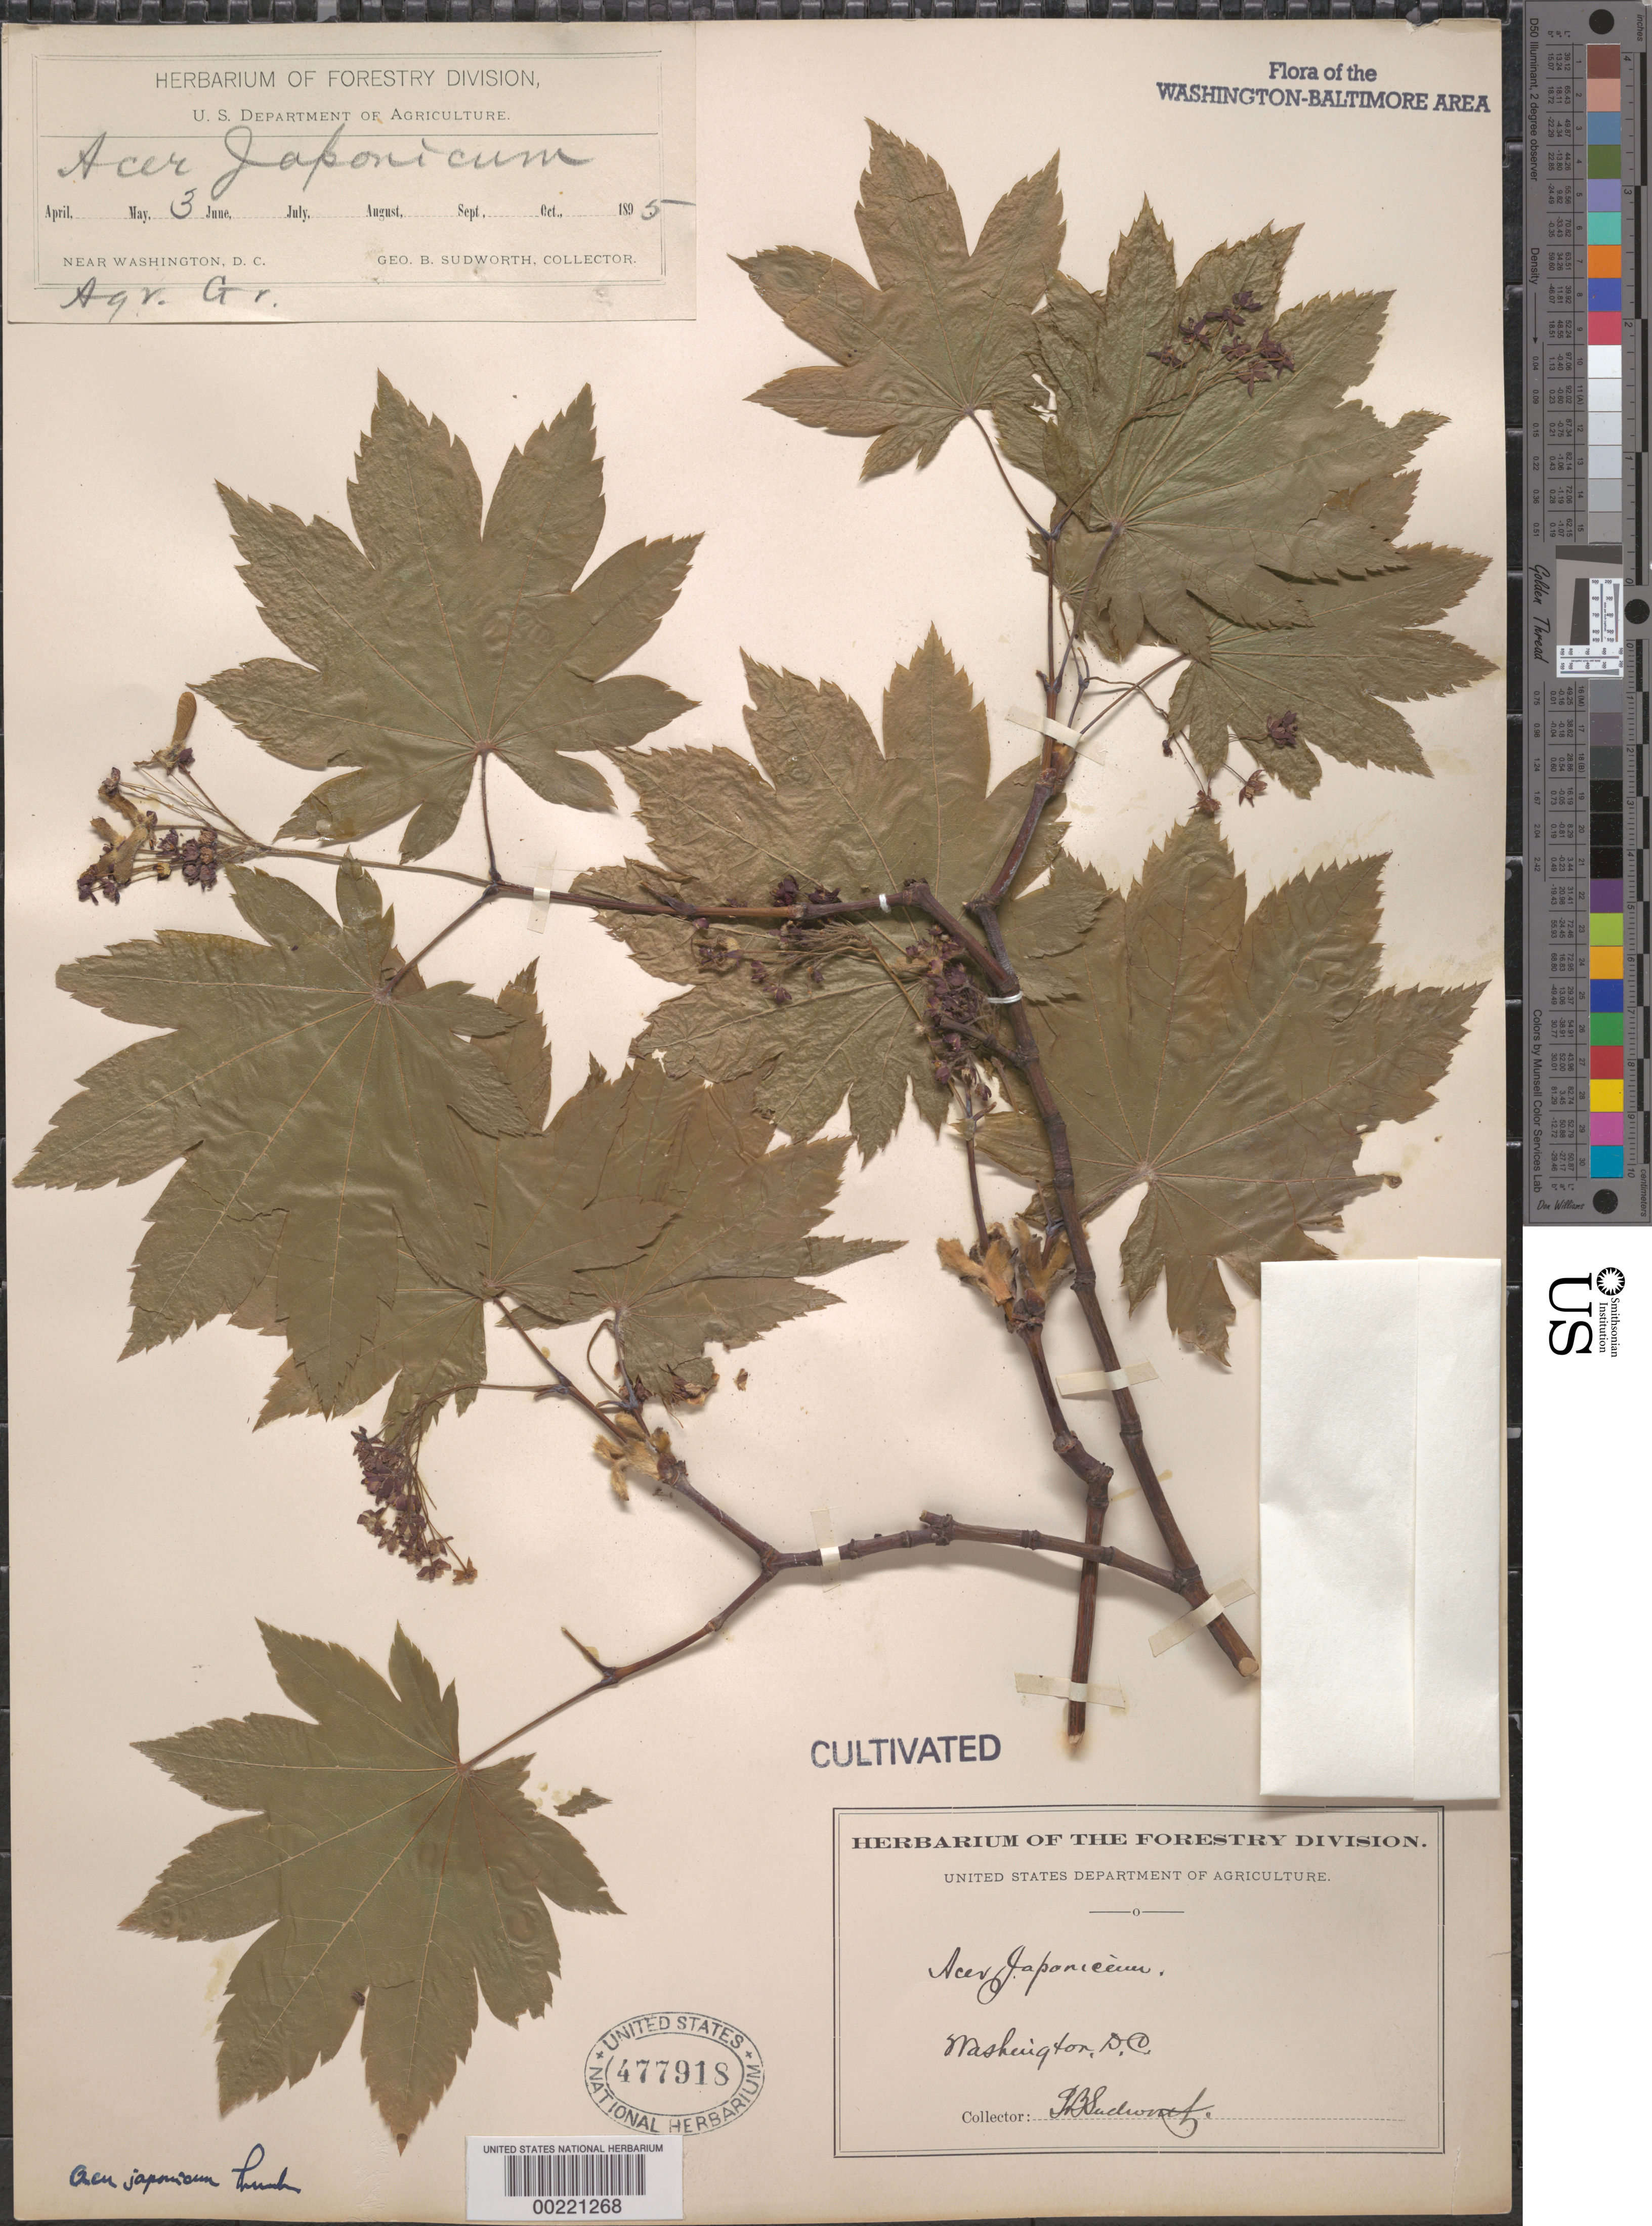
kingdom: Plantae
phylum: Tracheophyta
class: Magnoliopsida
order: Sapindales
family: Sapindaceae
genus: Acer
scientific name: Acer japonicum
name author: Thunb.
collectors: G. B. Sudworth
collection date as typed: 03 May 1895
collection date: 1895-05-03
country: United States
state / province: District of Columbia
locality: Department of Agriculture grounds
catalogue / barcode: US 477918